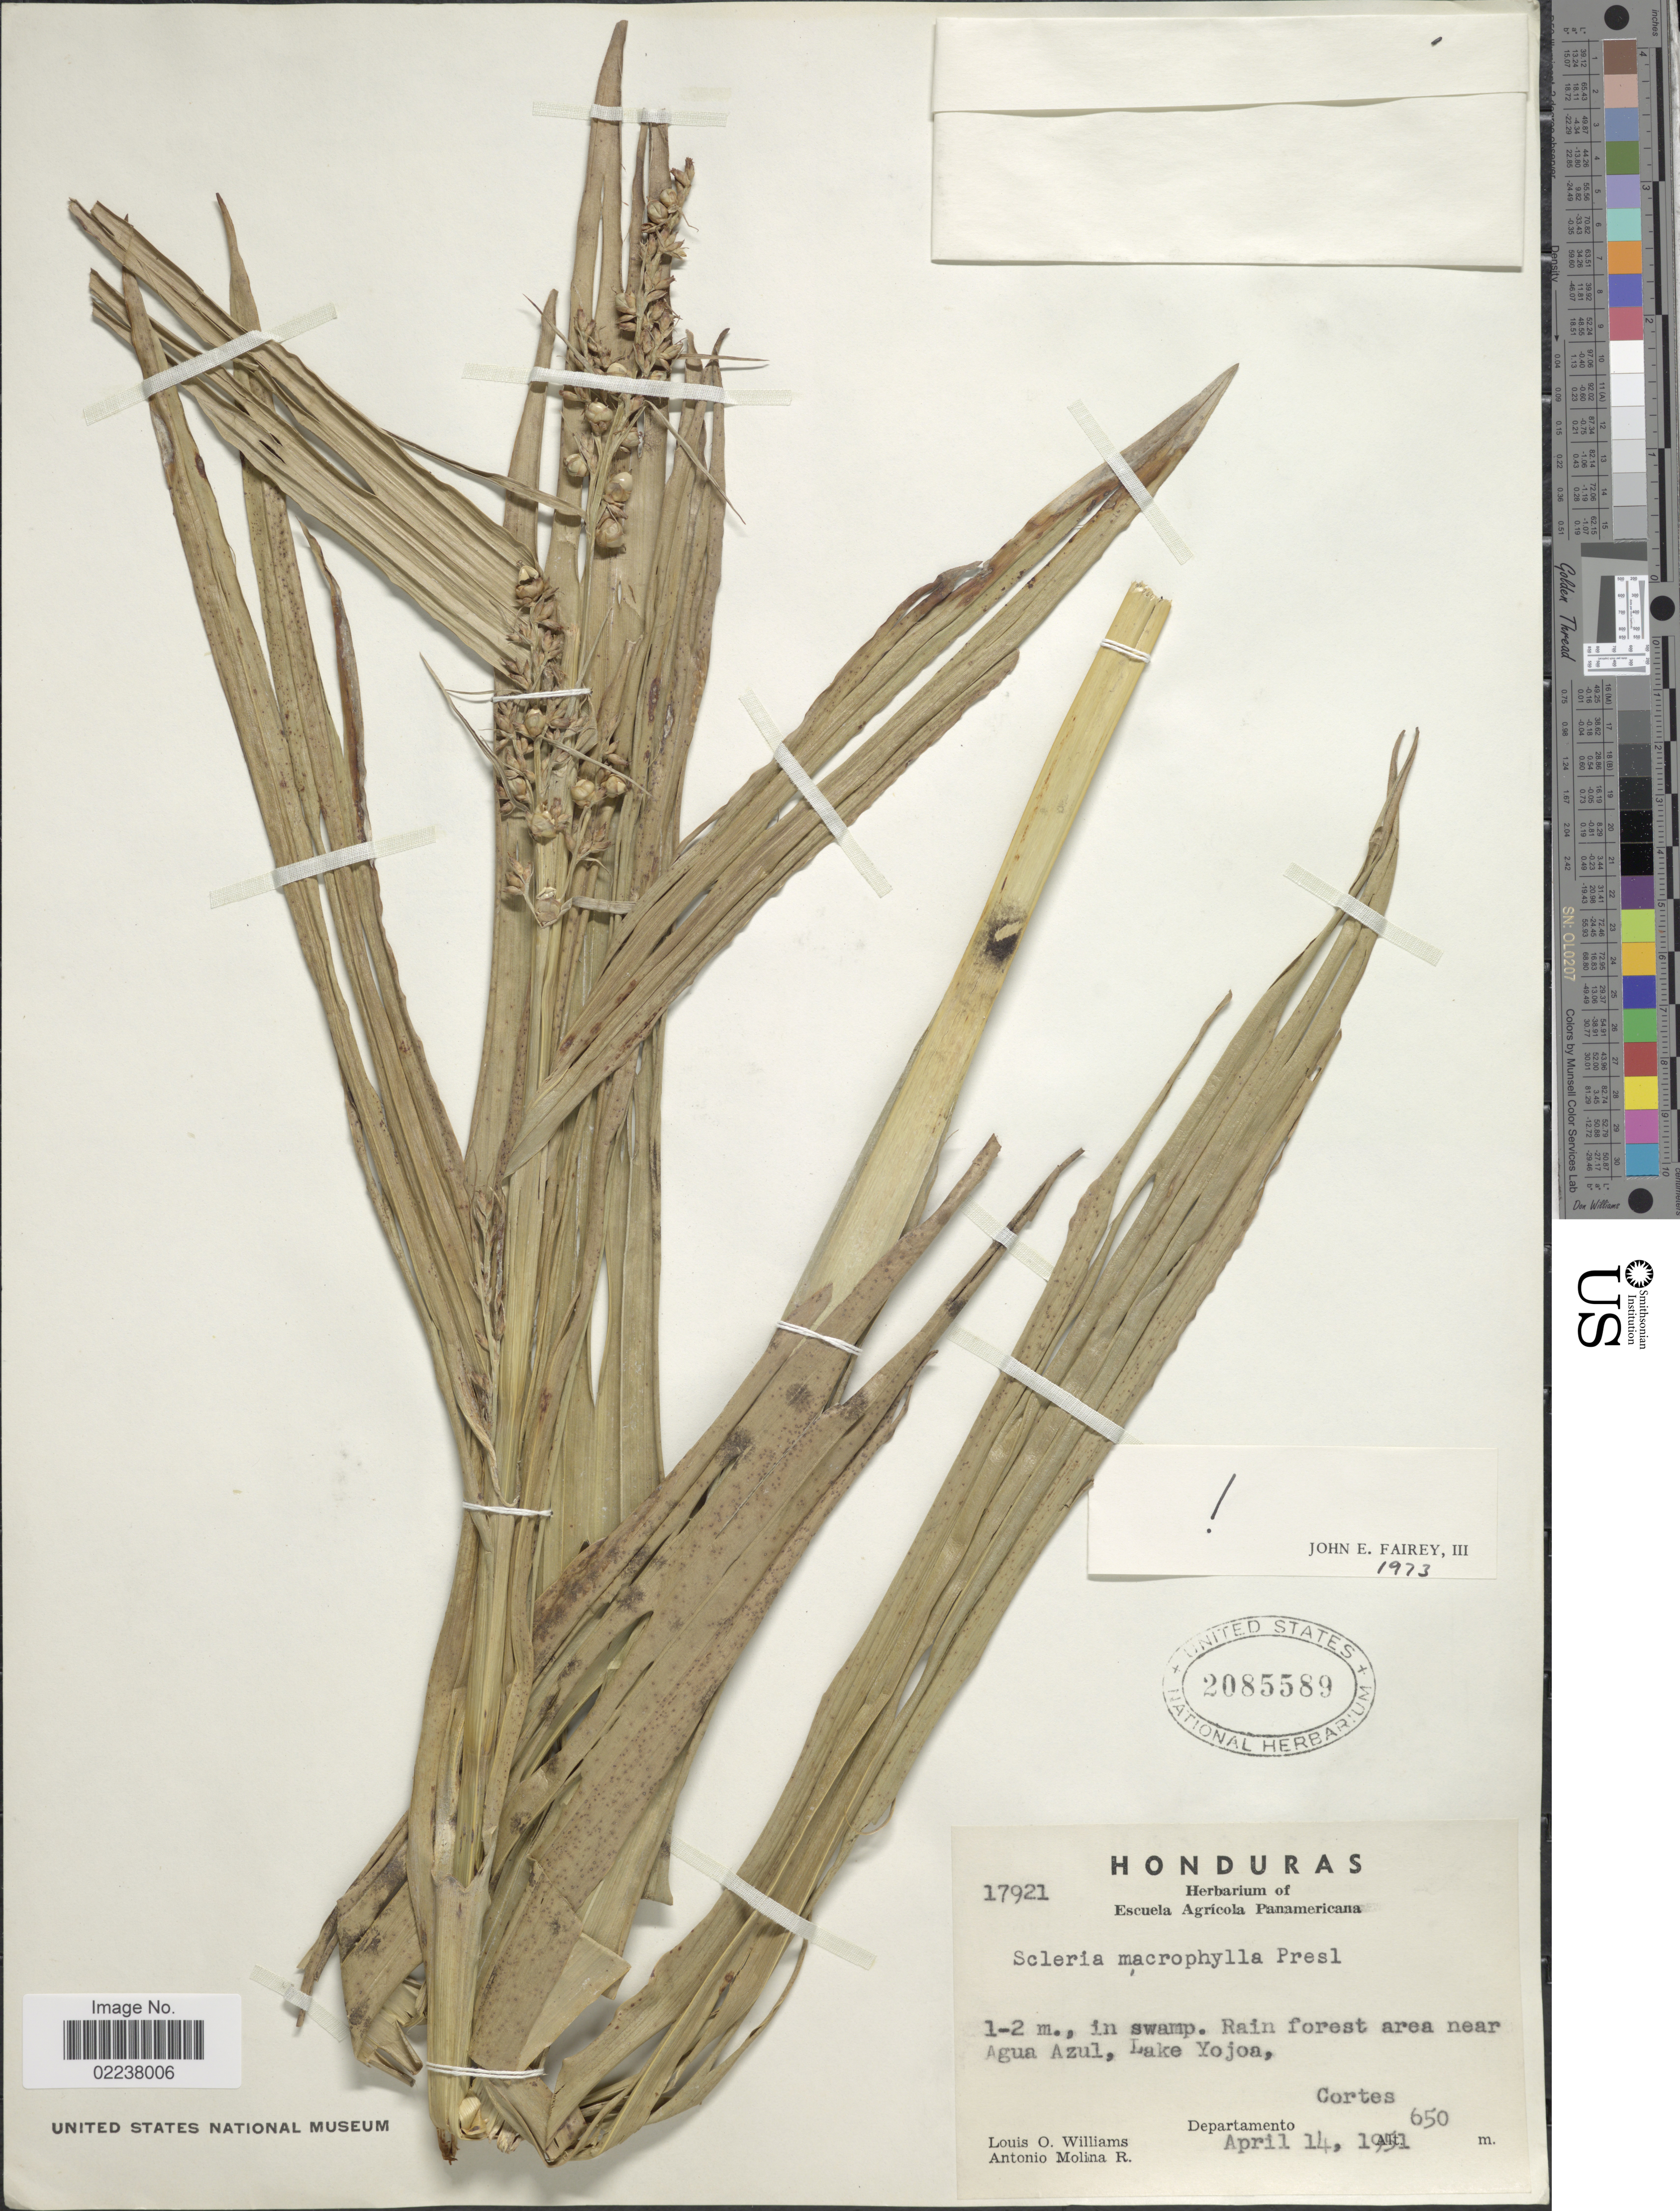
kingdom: Plantae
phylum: Tracheophyta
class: Liliopsida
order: Poales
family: Cyperaceae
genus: Scleria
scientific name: Scleria macrophylla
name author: J. Presl & C. Presl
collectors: L. O. Williams & A. Molina R.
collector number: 17921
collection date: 1951-04-14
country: Honduras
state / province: Cortés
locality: Rain forest area near Agua Azul, Lake Yojoa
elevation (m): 650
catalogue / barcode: US 2085589